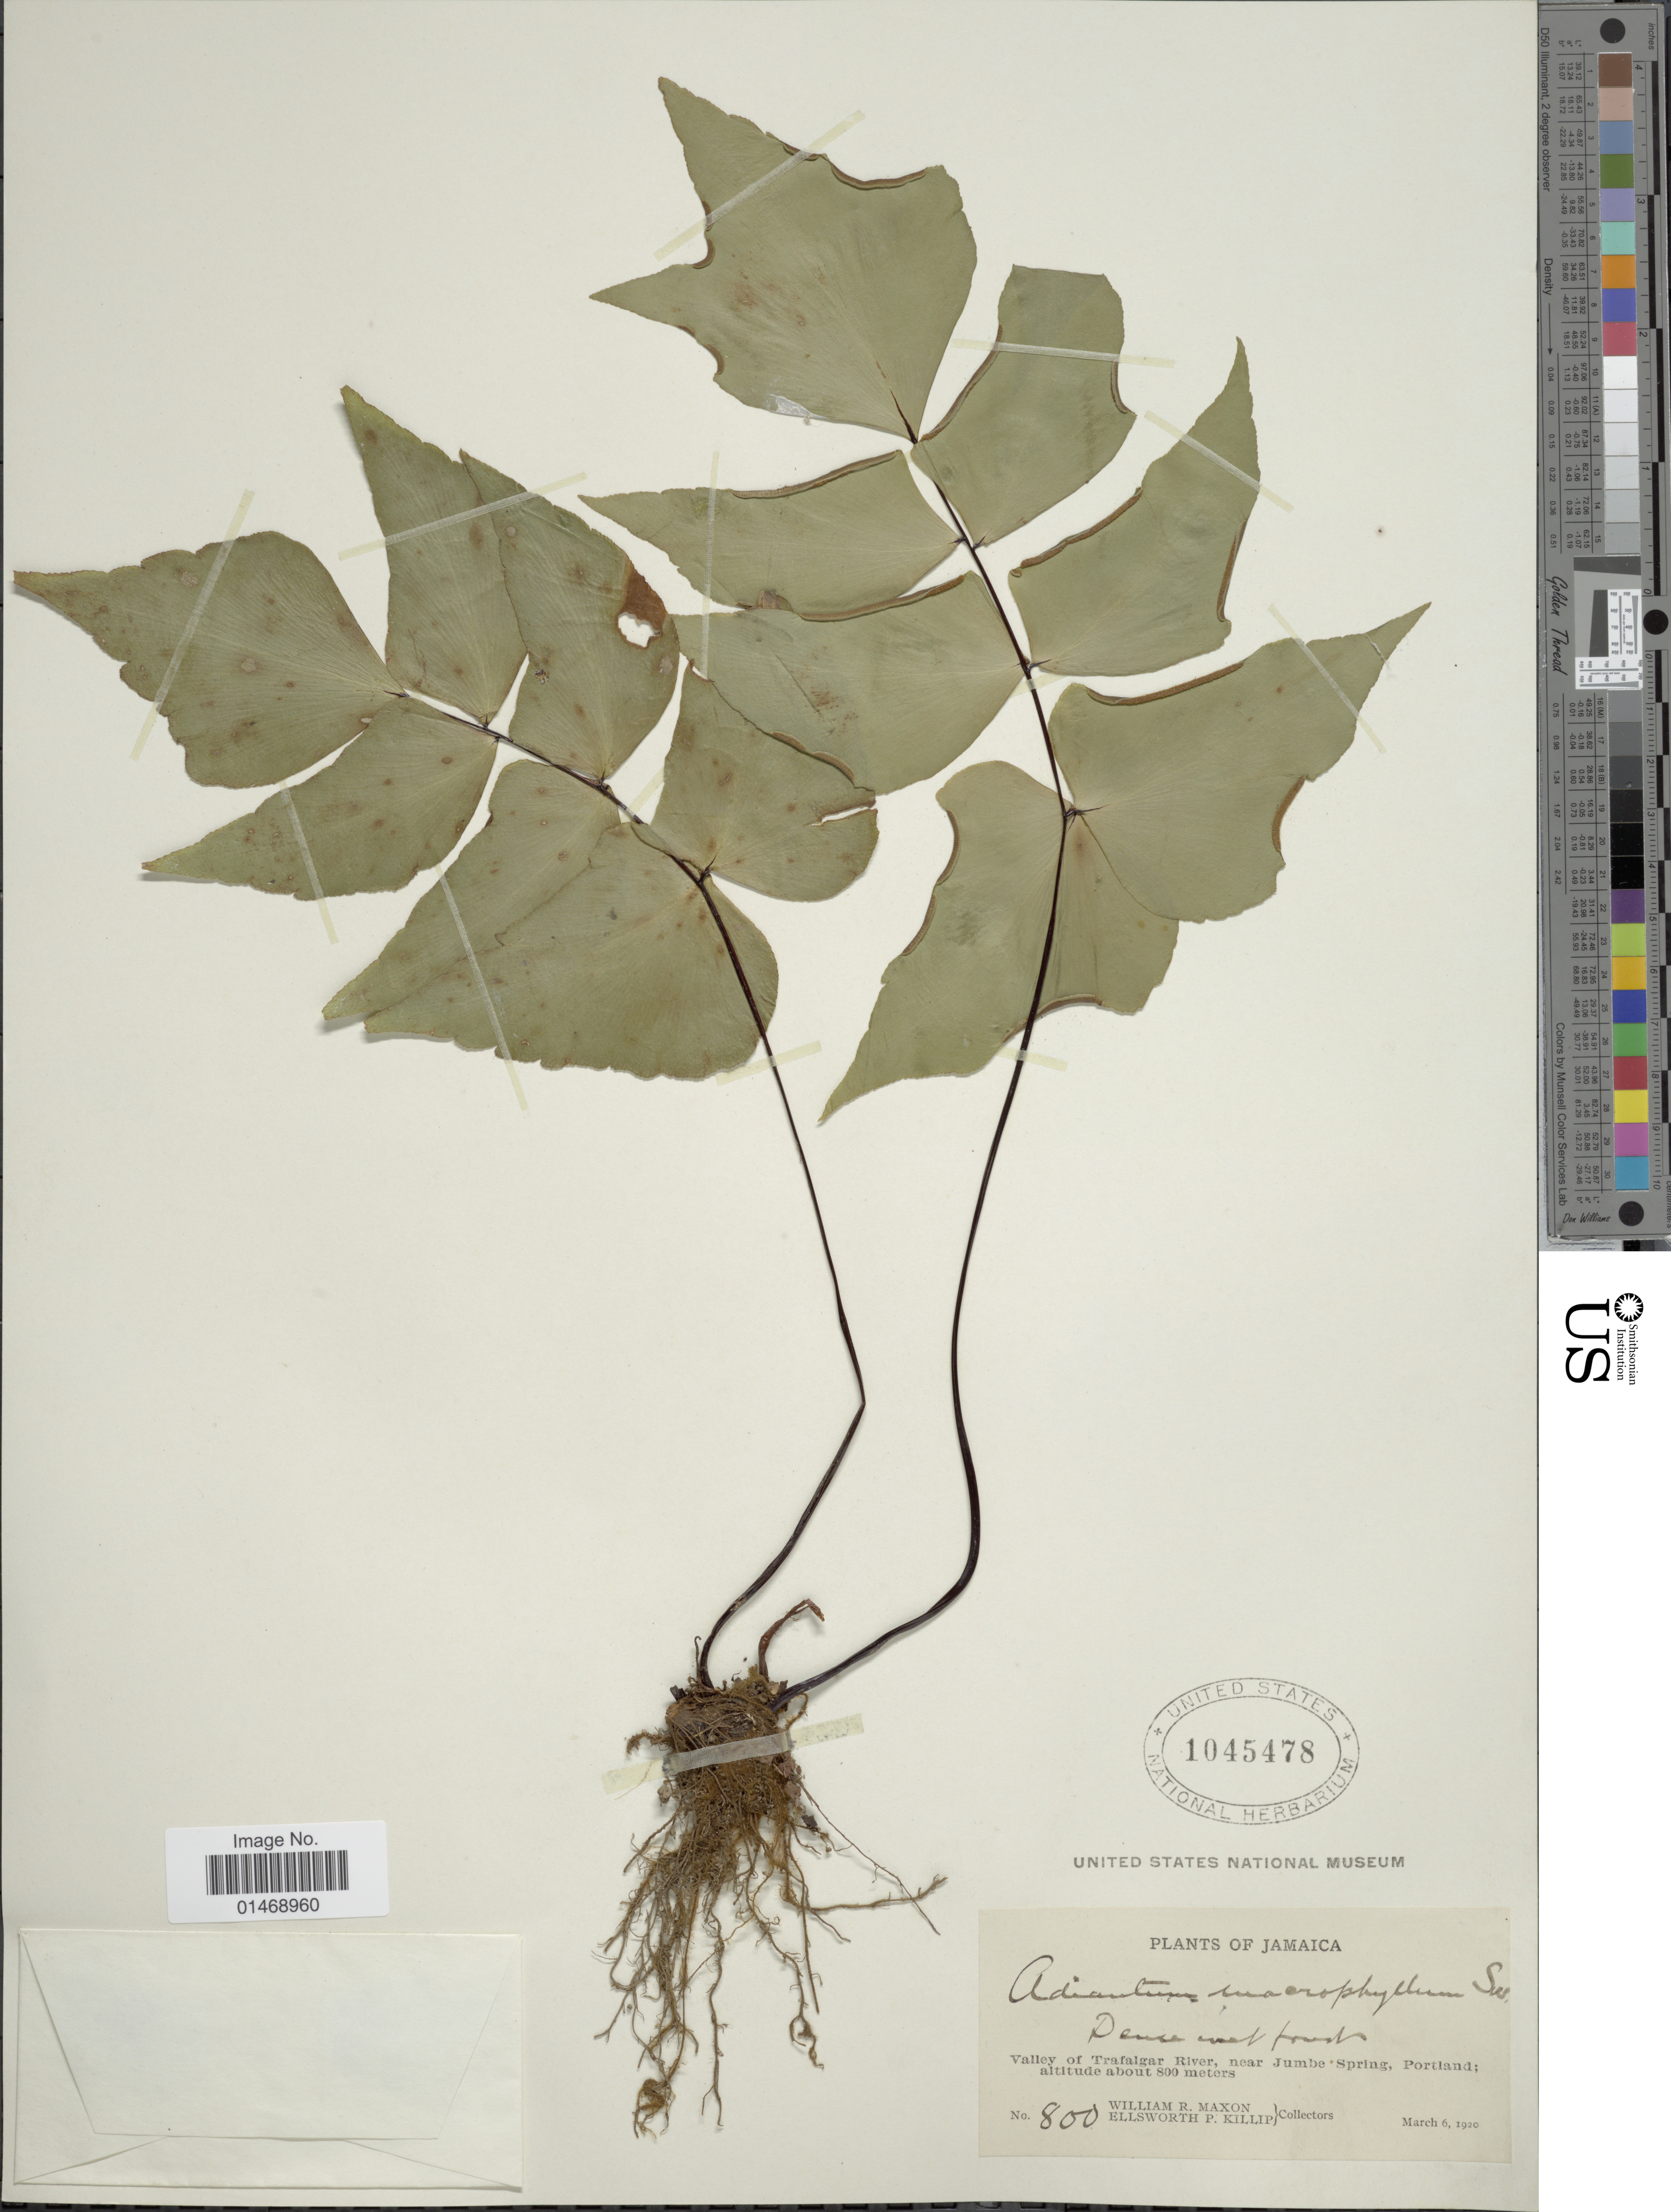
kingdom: Plantae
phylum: Tracheophyta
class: Polypodiopsida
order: Polypodiales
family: Pteridaceae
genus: Adiantum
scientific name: Adiantum macrophyllum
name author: Sw.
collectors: W. R. Maxon & E. P. Killip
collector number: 800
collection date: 1920-03-06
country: Jamaica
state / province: Portland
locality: Valley of Trafalgar River, near Jumbe Spring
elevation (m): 800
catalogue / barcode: US 1045478